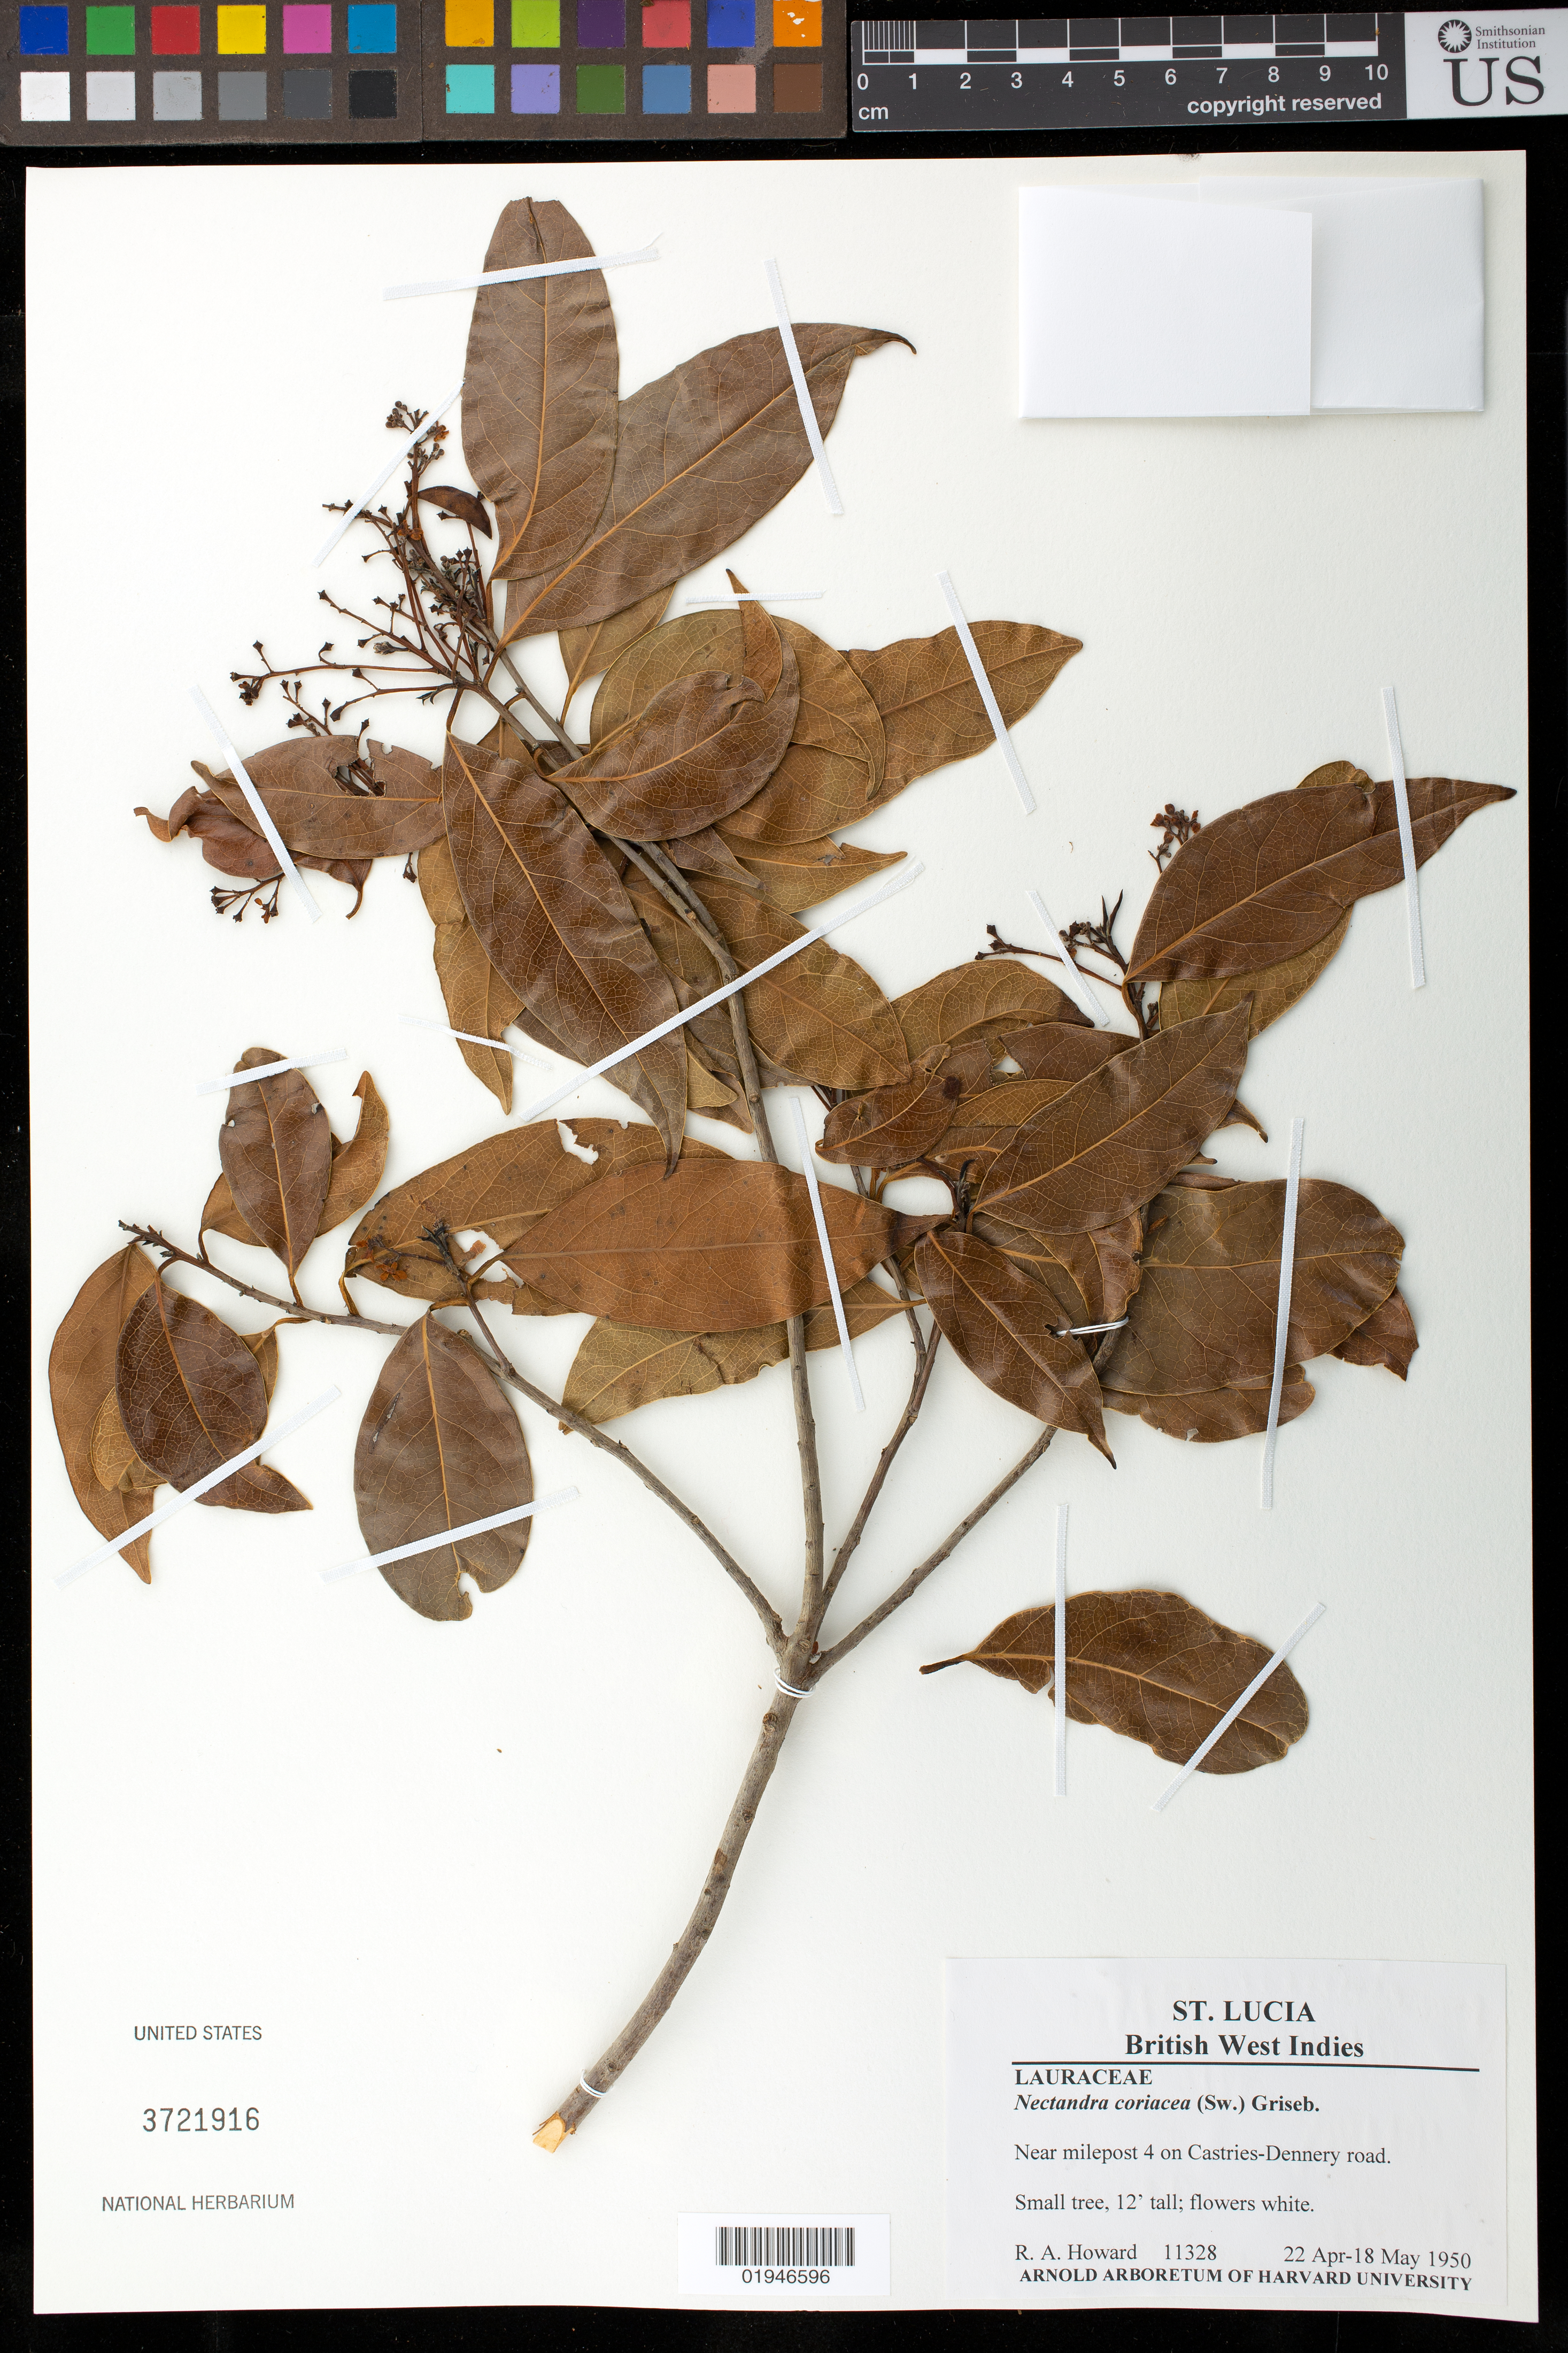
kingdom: Plantae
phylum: Tracheophyta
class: Magnoliopsida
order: Laurales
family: Lauraceae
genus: Nectandra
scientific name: Nectandra coriacea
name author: (Sw.) Griseb.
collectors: R. A. Howard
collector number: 11328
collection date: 1950-04-22/1950-05-18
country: St. Lucia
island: Saint Lucia I.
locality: Castries-Dennery road, near milepost 4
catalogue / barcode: US 3721916